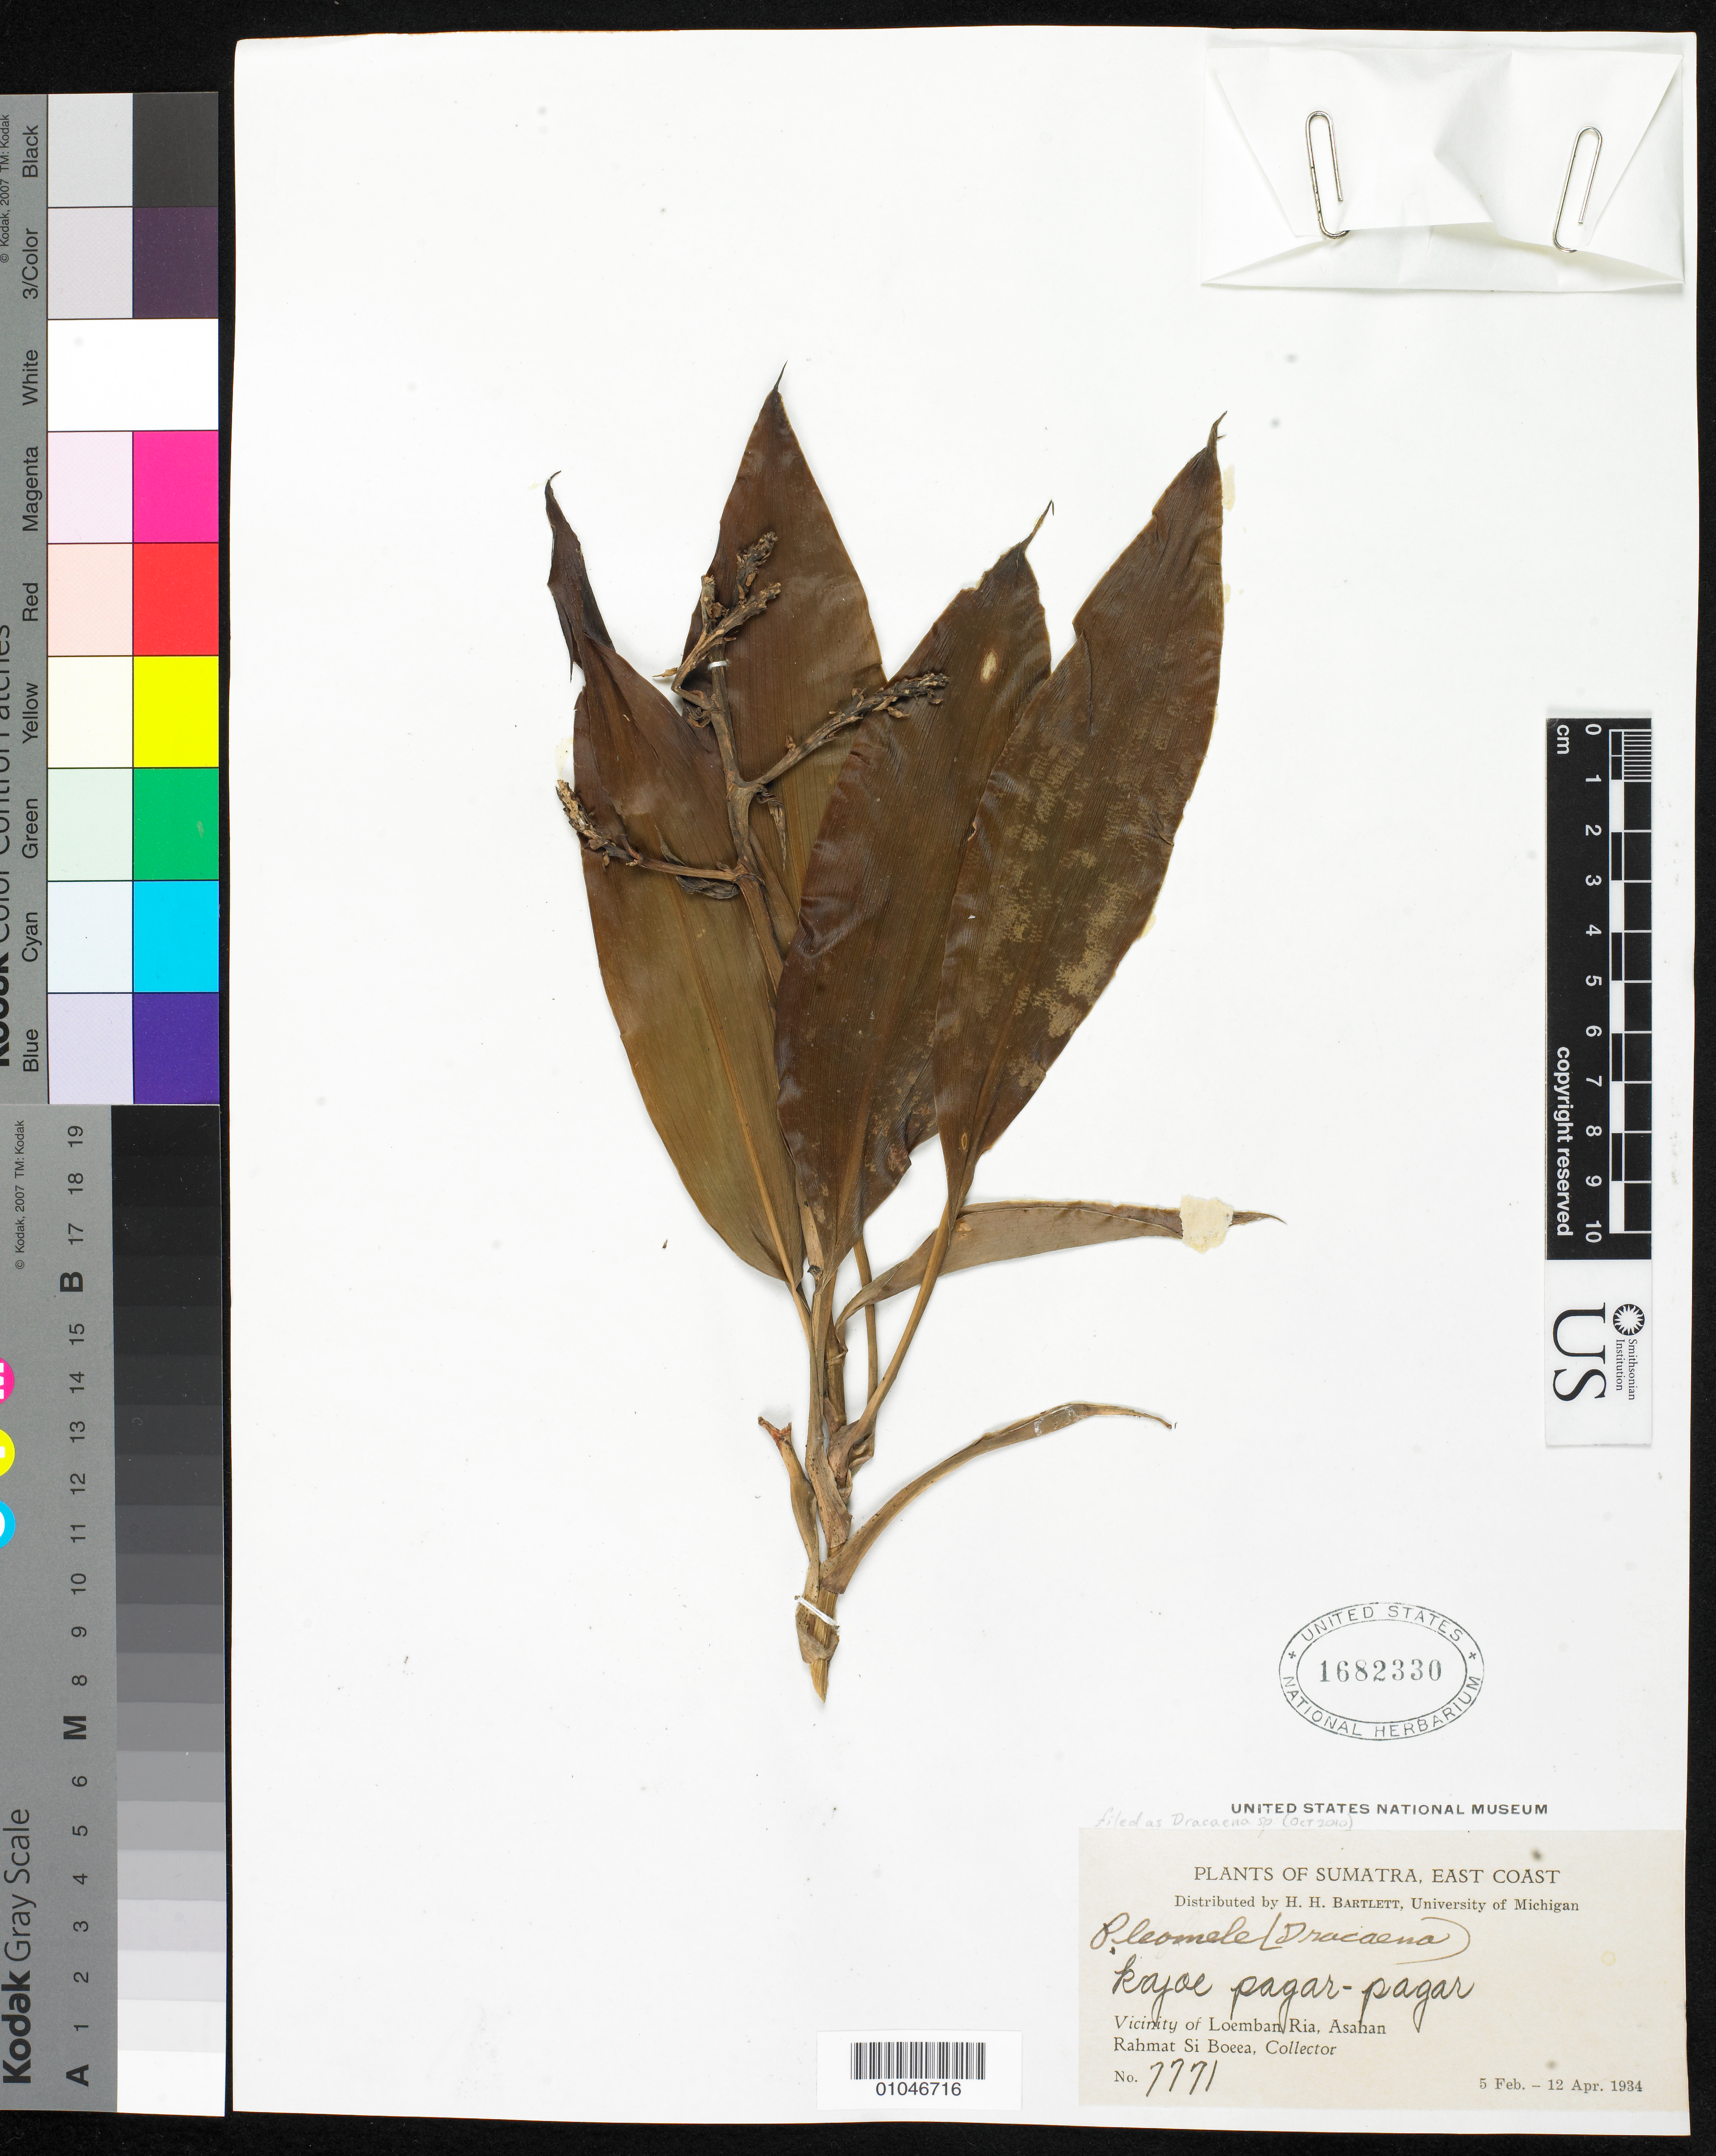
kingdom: Plantae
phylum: Tracheophyta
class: Liliopsida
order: Asparagales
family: Asparagaceae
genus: Dracaena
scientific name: Dracaena sp.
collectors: Rahmat Si Boeea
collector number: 7771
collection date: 1934-02-05/1934-04-12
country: Indonesia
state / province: Sumatra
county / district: Sumatera Utara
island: Sumatra I.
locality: (East Coast) vicinity of Loemban Ria, Asahan, Sumatra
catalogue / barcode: US 1682330